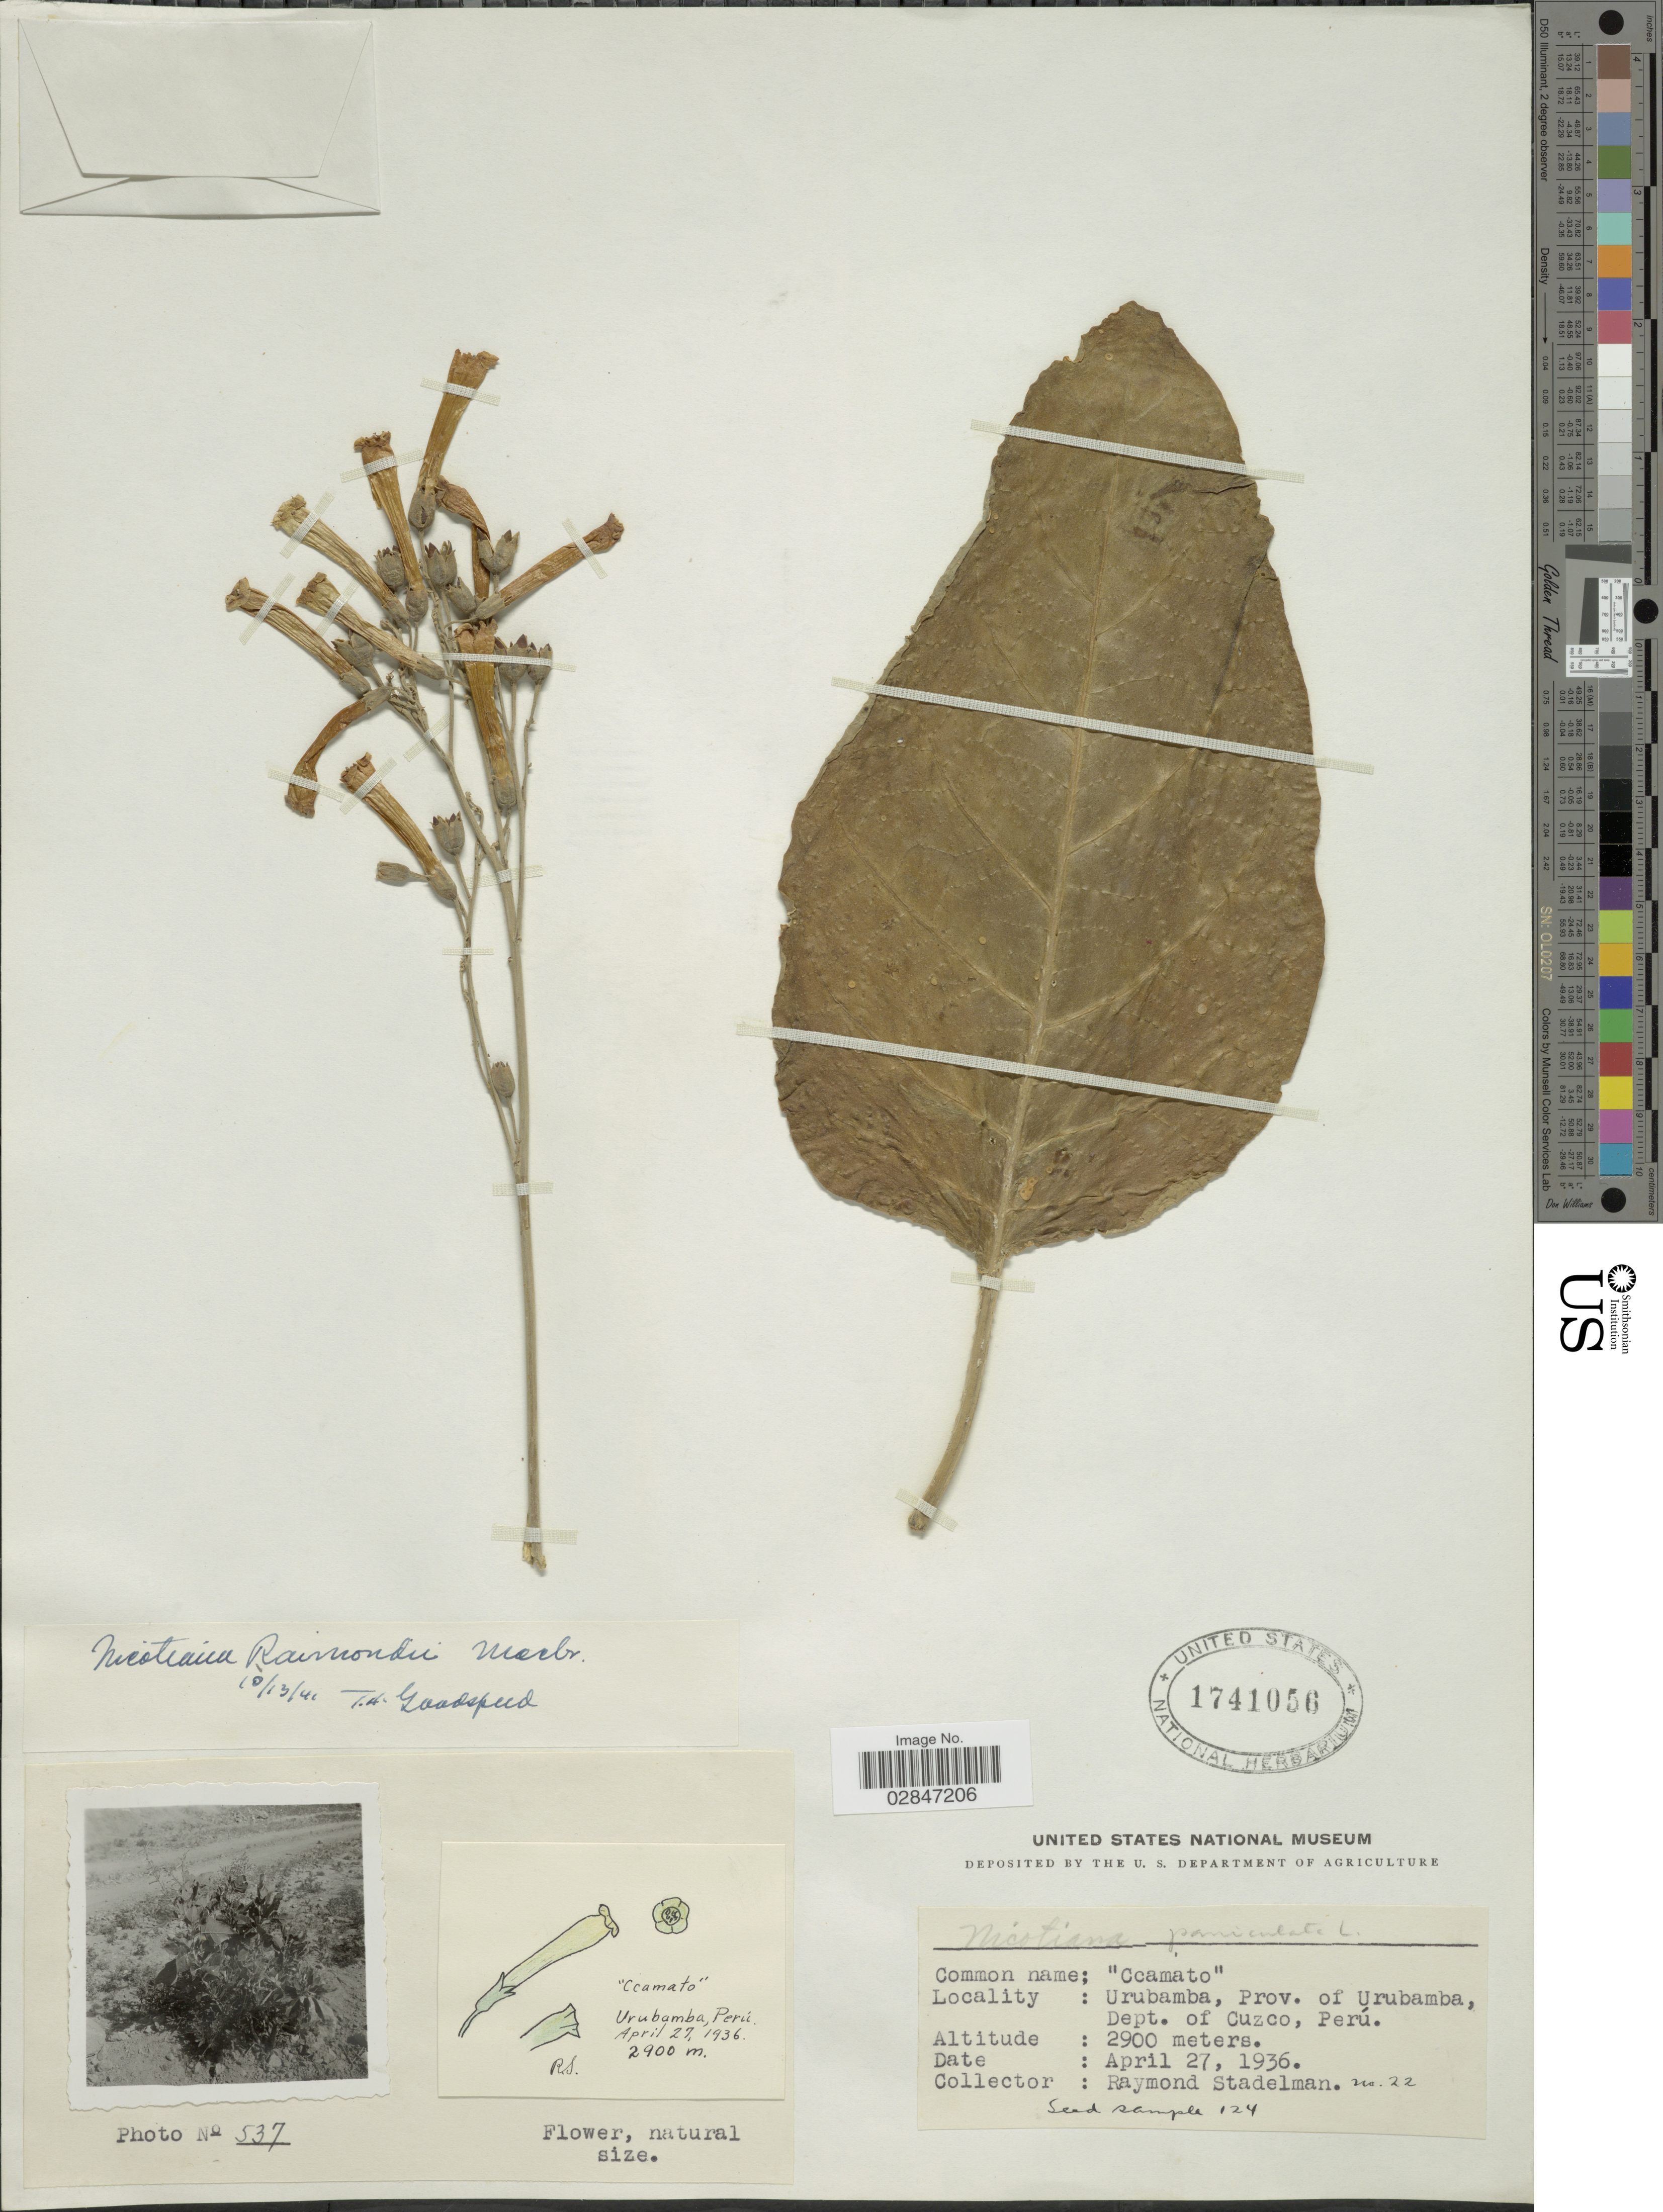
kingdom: Plantae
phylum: Tracheophyta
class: Magnoliopsida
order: Solanales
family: Solanaceae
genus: Nicotiana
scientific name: Nicotiana raimondii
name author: J.F. Macbr.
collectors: R. Stadelman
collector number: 22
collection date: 1936-04-27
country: Peru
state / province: Cusco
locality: Urubamba, Prov. of Urubamba, Dept. of Cuzco, Perú.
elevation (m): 2900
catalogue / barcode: US 1741056